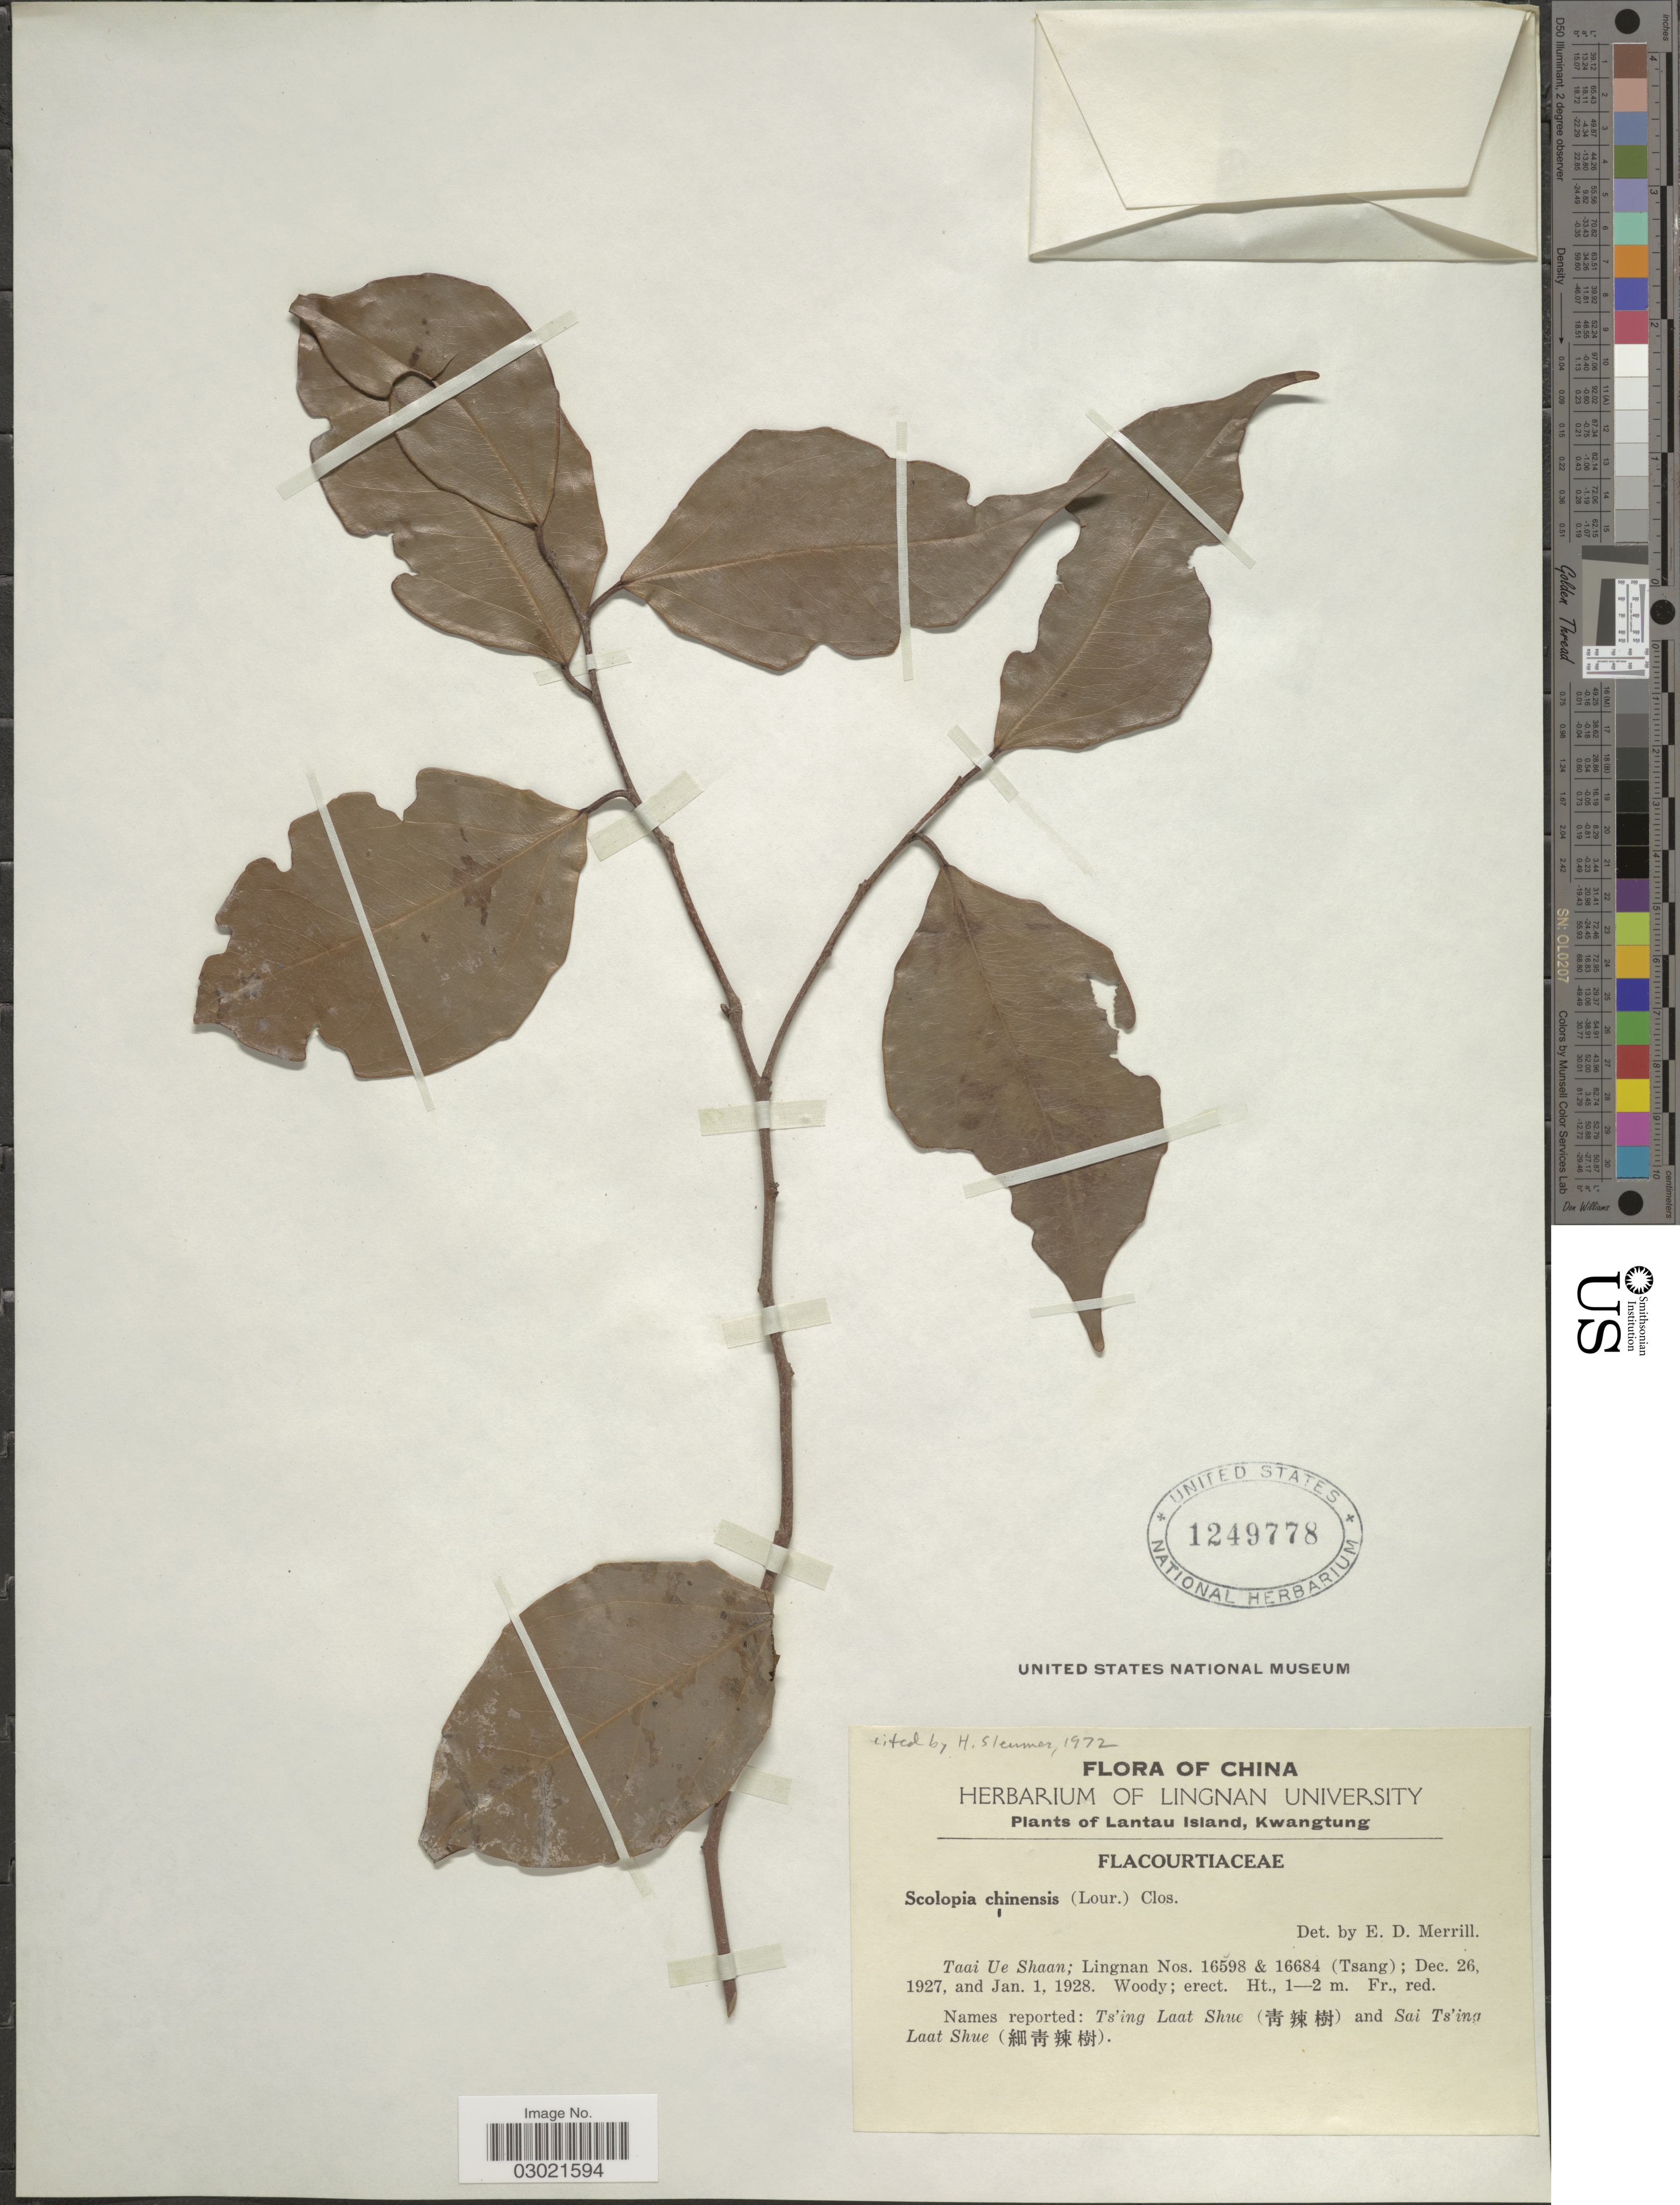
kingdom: Plantae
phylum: Tracheophyta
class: Magnoliopsida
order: Malpighiales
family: Salicaceae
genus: Scolopia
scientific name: Scolopia chinensis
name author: (Lour.) Clos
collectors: H. O. Sleumer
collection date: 1927-12-26/1928-01-01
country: China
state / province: Guangdong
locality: Lantau Island, Kwangtung. Taai Ue Shaan; Lingnan Nos.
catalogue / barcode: US 1249778